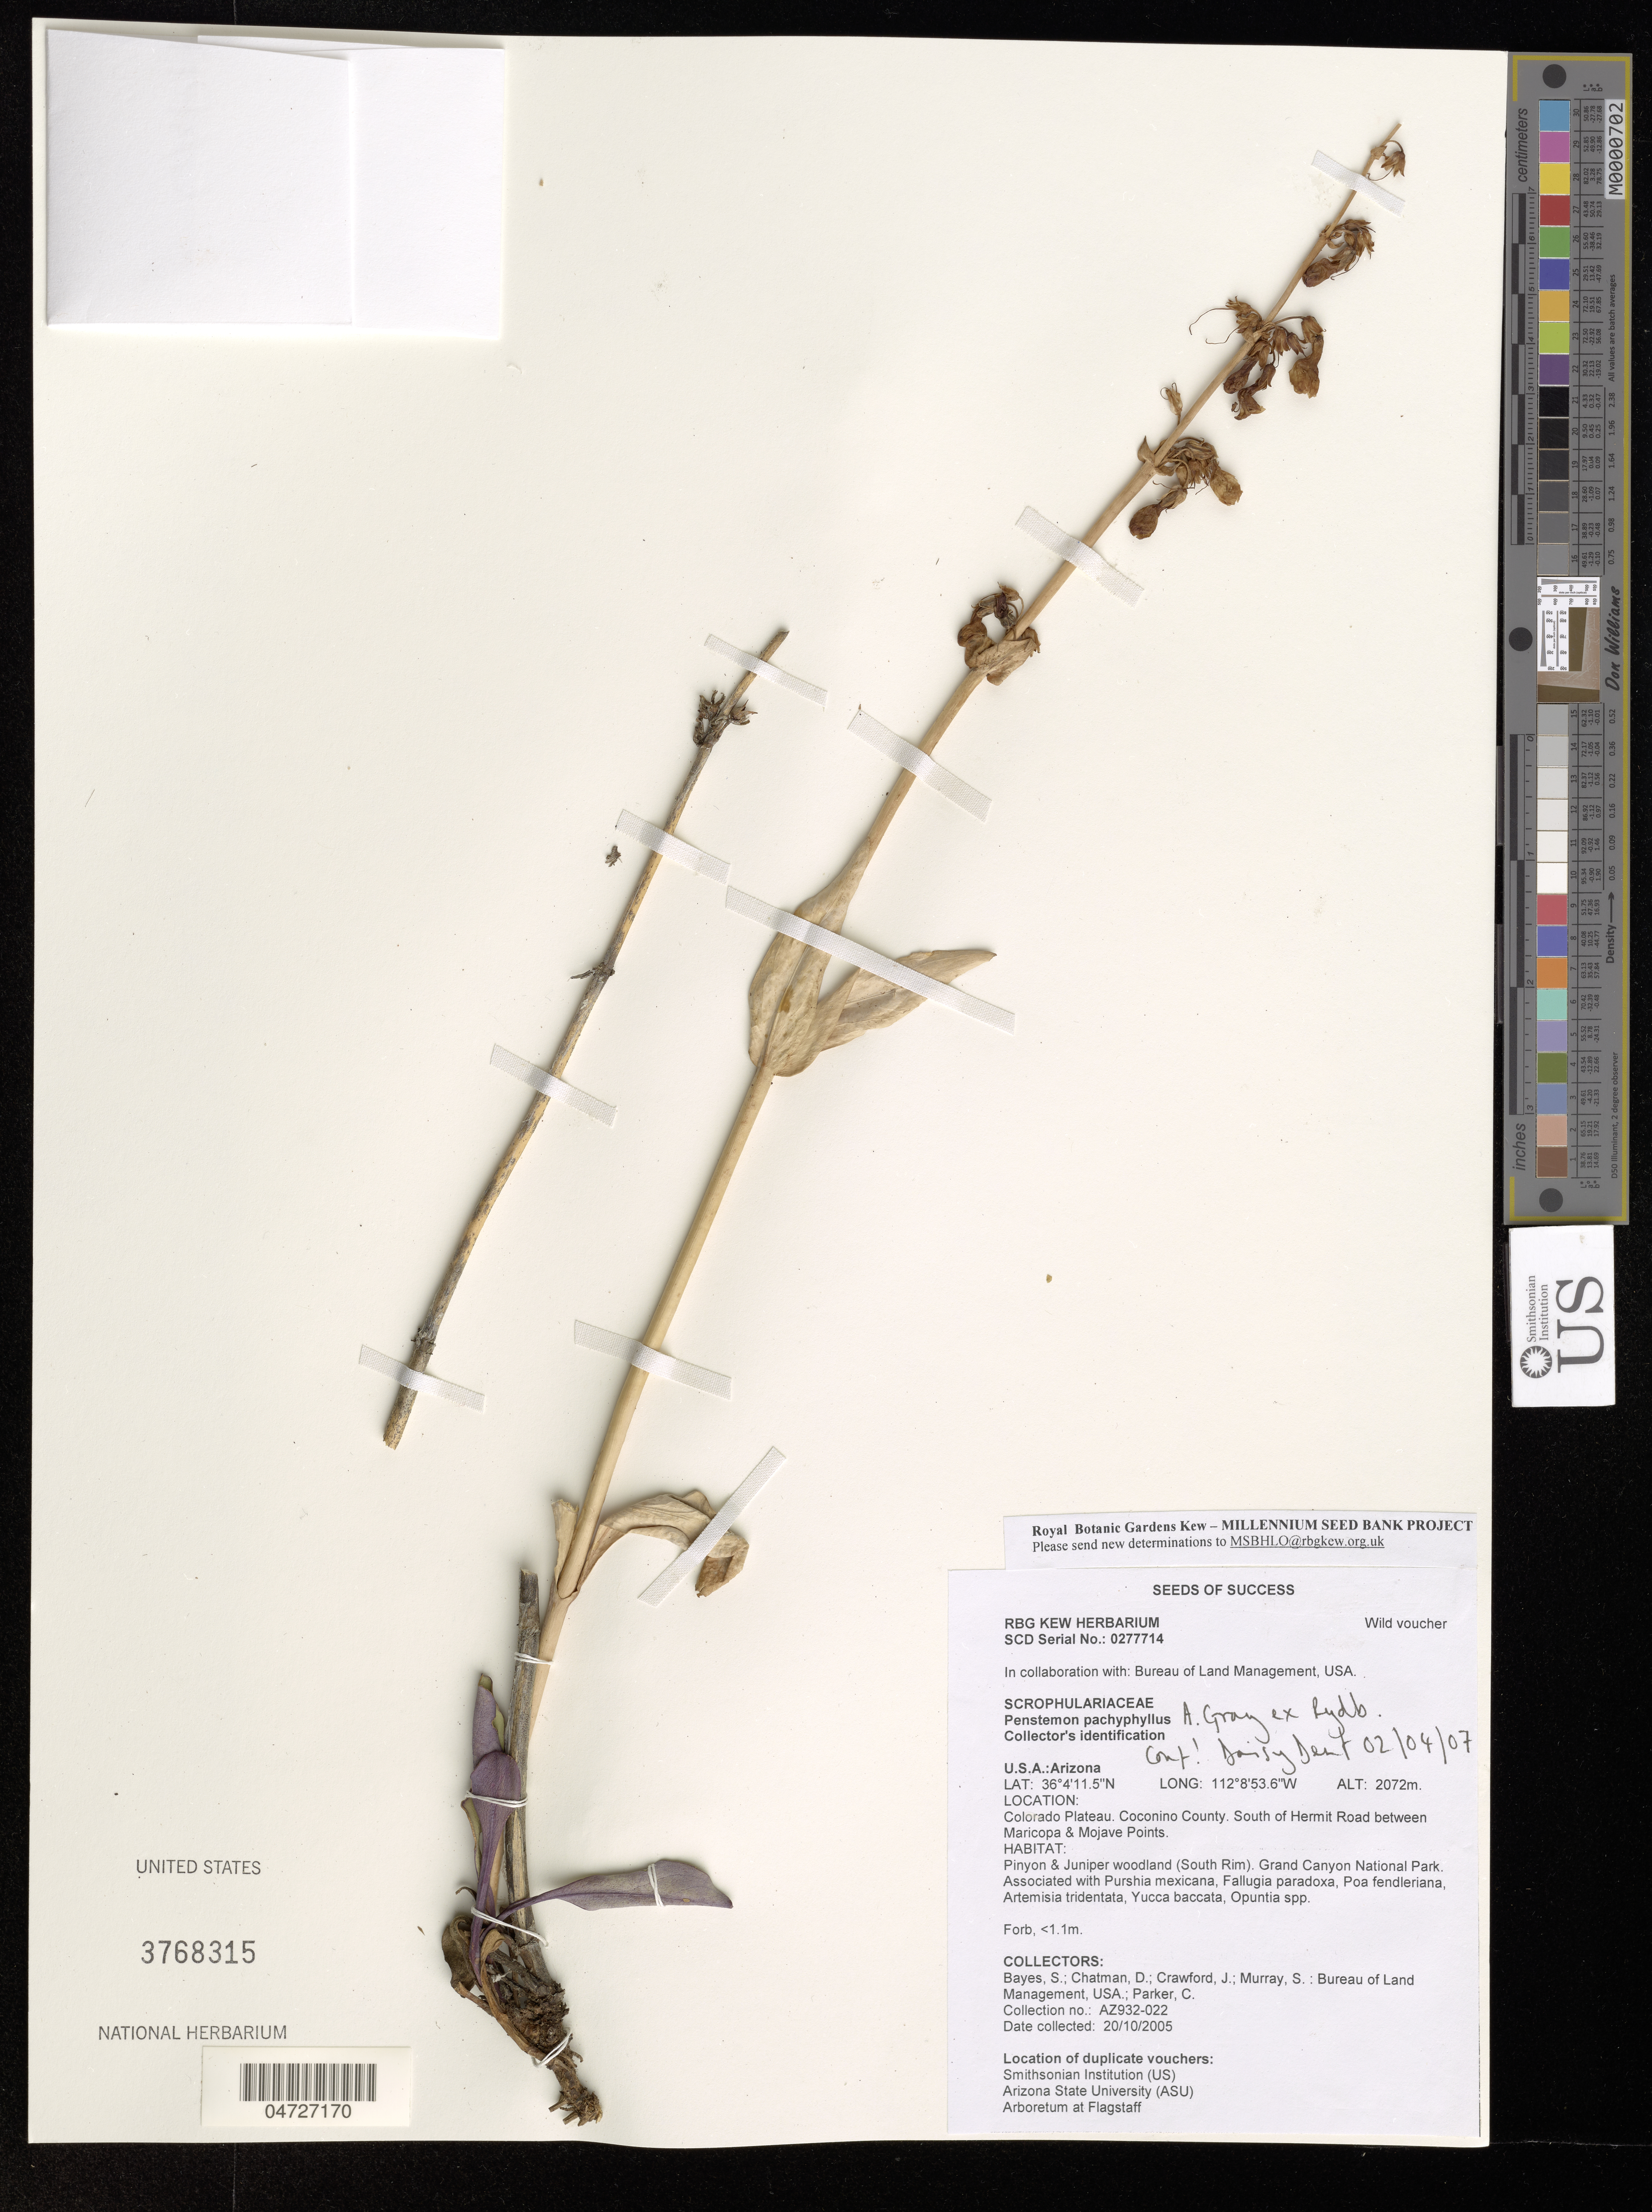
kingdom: Plantae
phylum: Tracheophyta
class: Magnoliopsida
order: Lamiales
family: Plantaginaceae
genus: Penstemon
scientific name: Penstemon pachyphyllus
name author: A. Gray ex Rydb.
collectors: S. Bayes, D. Chatman, J. Crawford, S. Murray & C. Parker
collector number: AZ932-022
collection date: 2005-10-20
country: United States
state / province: Arizona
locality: Colorado Plateau. Coconino County. South of Hermit Road between Maricopa & Mojave Points.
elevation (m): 2072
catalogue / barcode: US 3768315